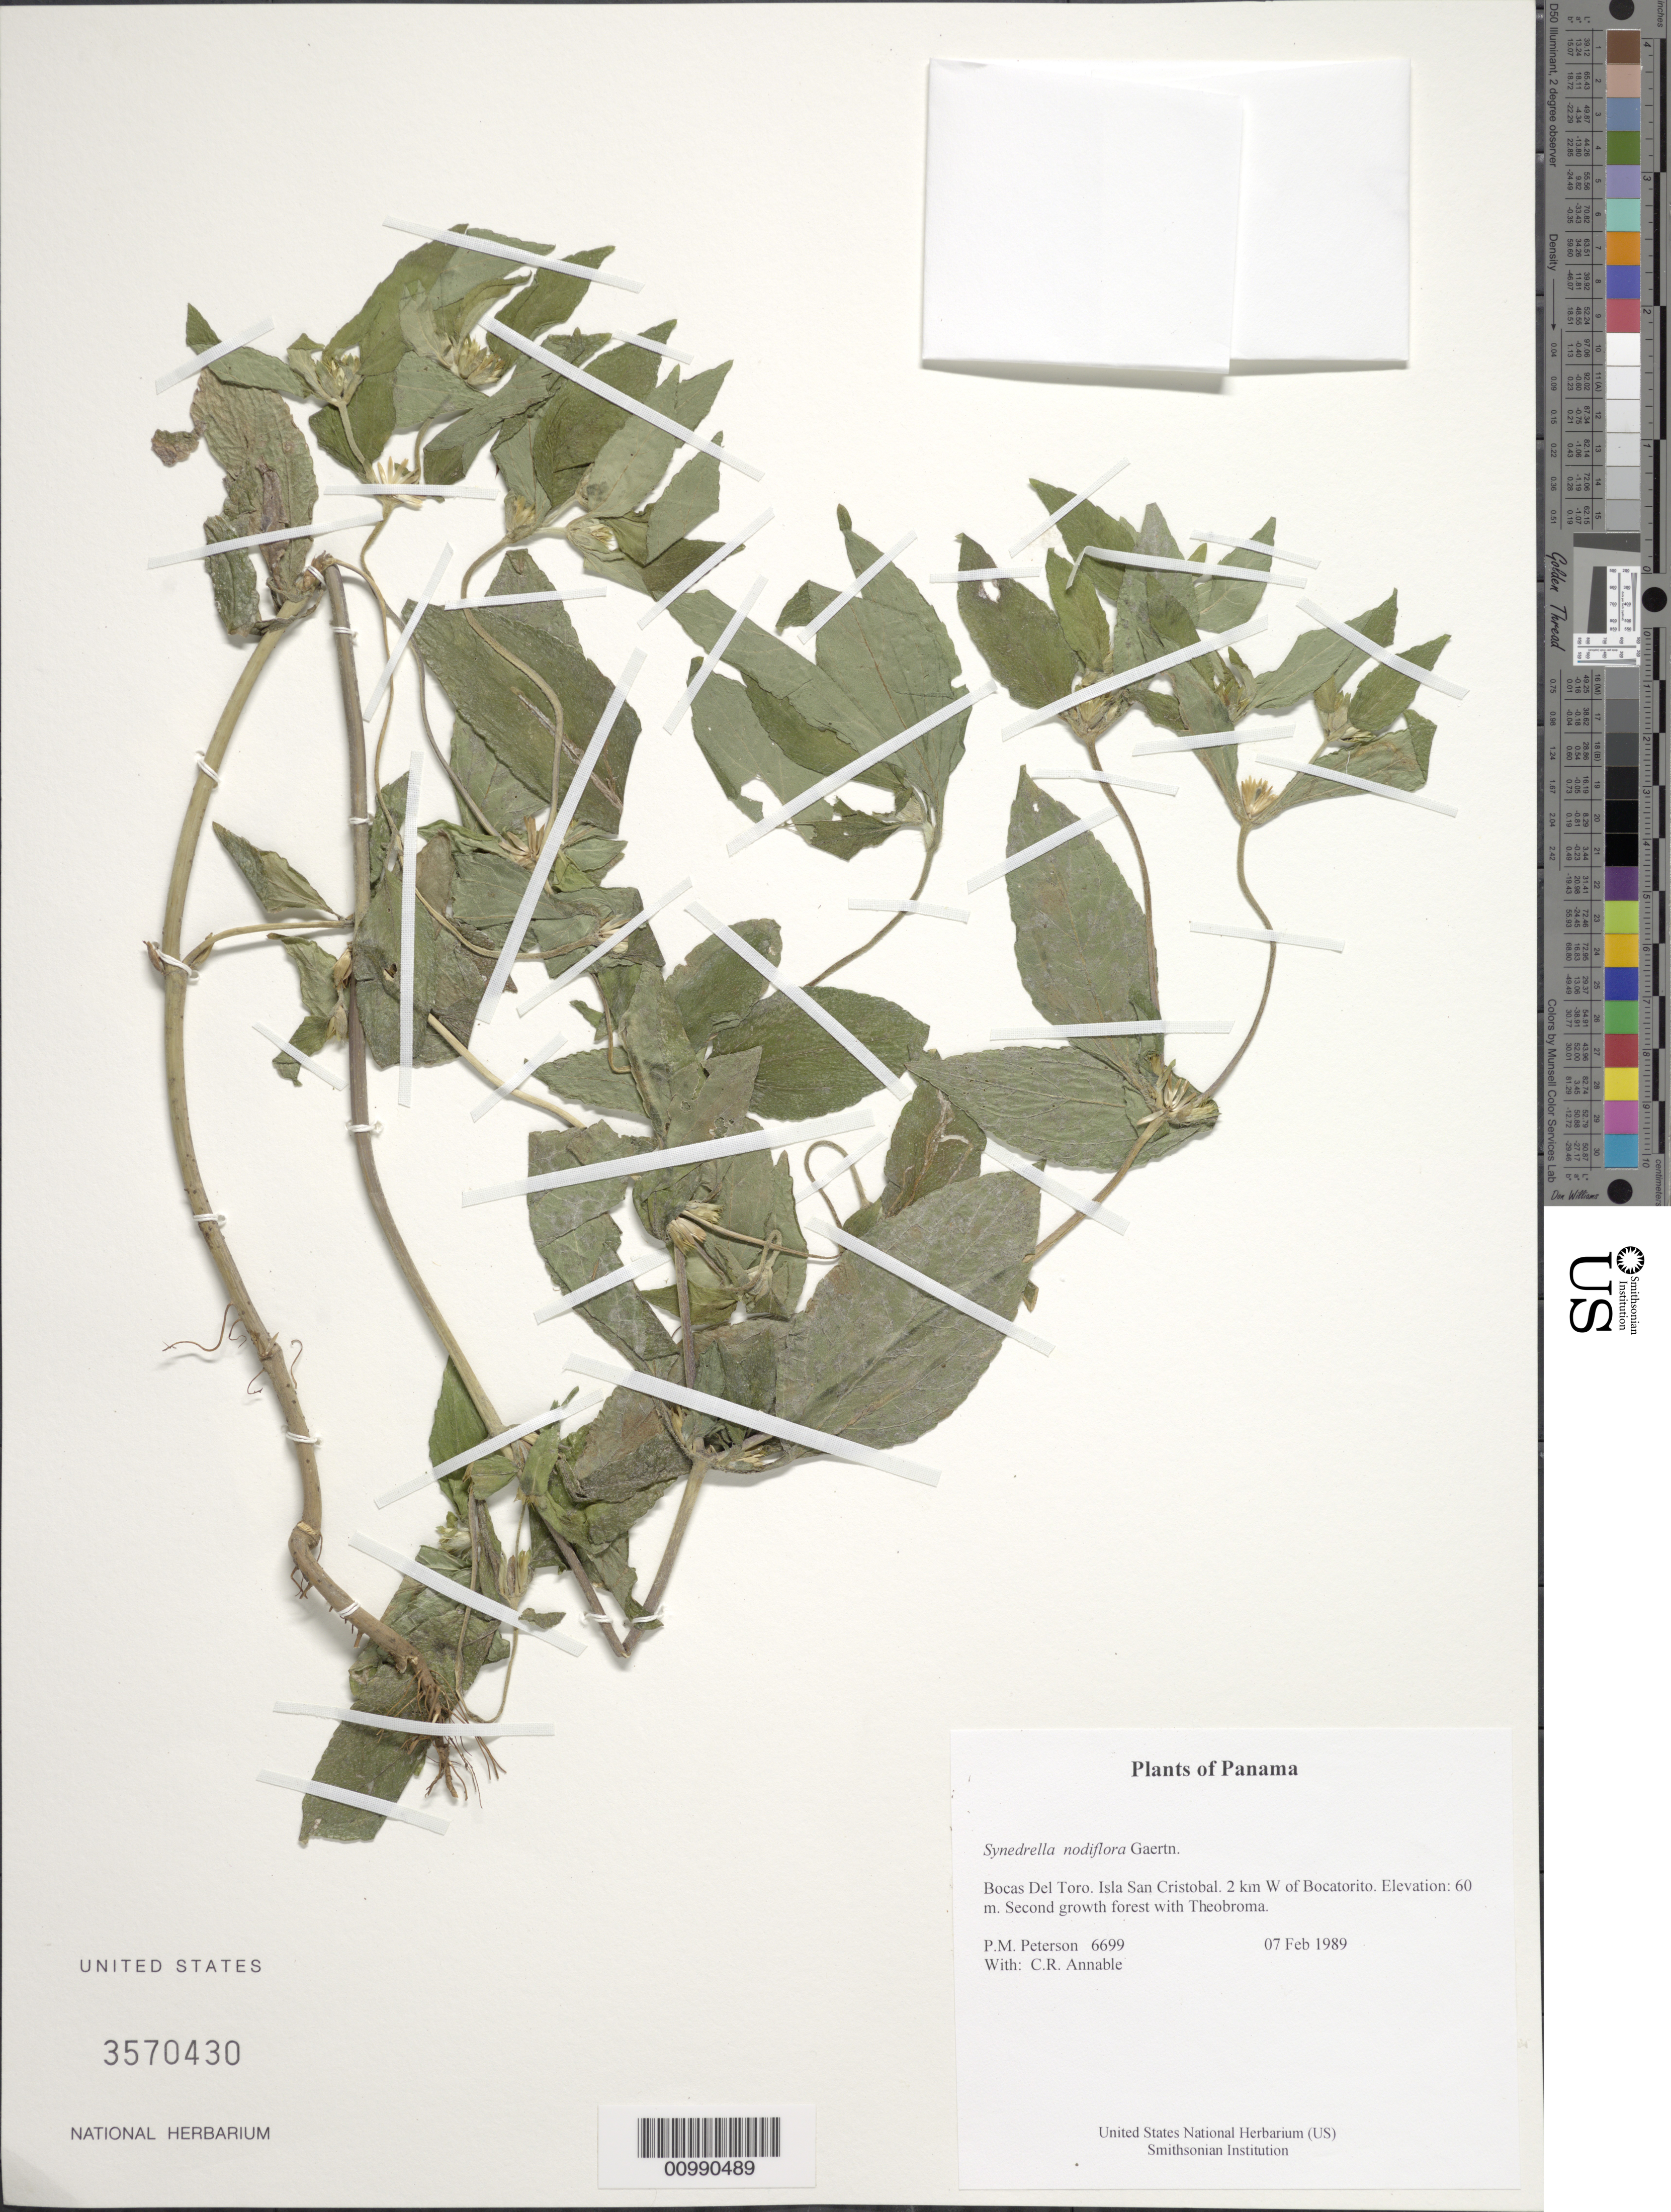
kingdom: Plantae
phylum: Tracheophyta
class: Magnoliopsida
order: Asterales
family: Asteraceae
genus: Synedrella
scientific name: Synedrella nodiflora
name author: (L.) Gaertn.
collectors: P. M. Peterson & C. R. Annable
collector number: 06699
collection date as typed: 07 Feb 1989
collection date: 1989-02-07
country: Panama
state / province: Bocas del Toro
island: San Cristobal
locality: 2 km W of Bocatorito.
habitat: Second growth forest with Theobroma.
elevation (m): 60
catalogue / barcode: US 3570430